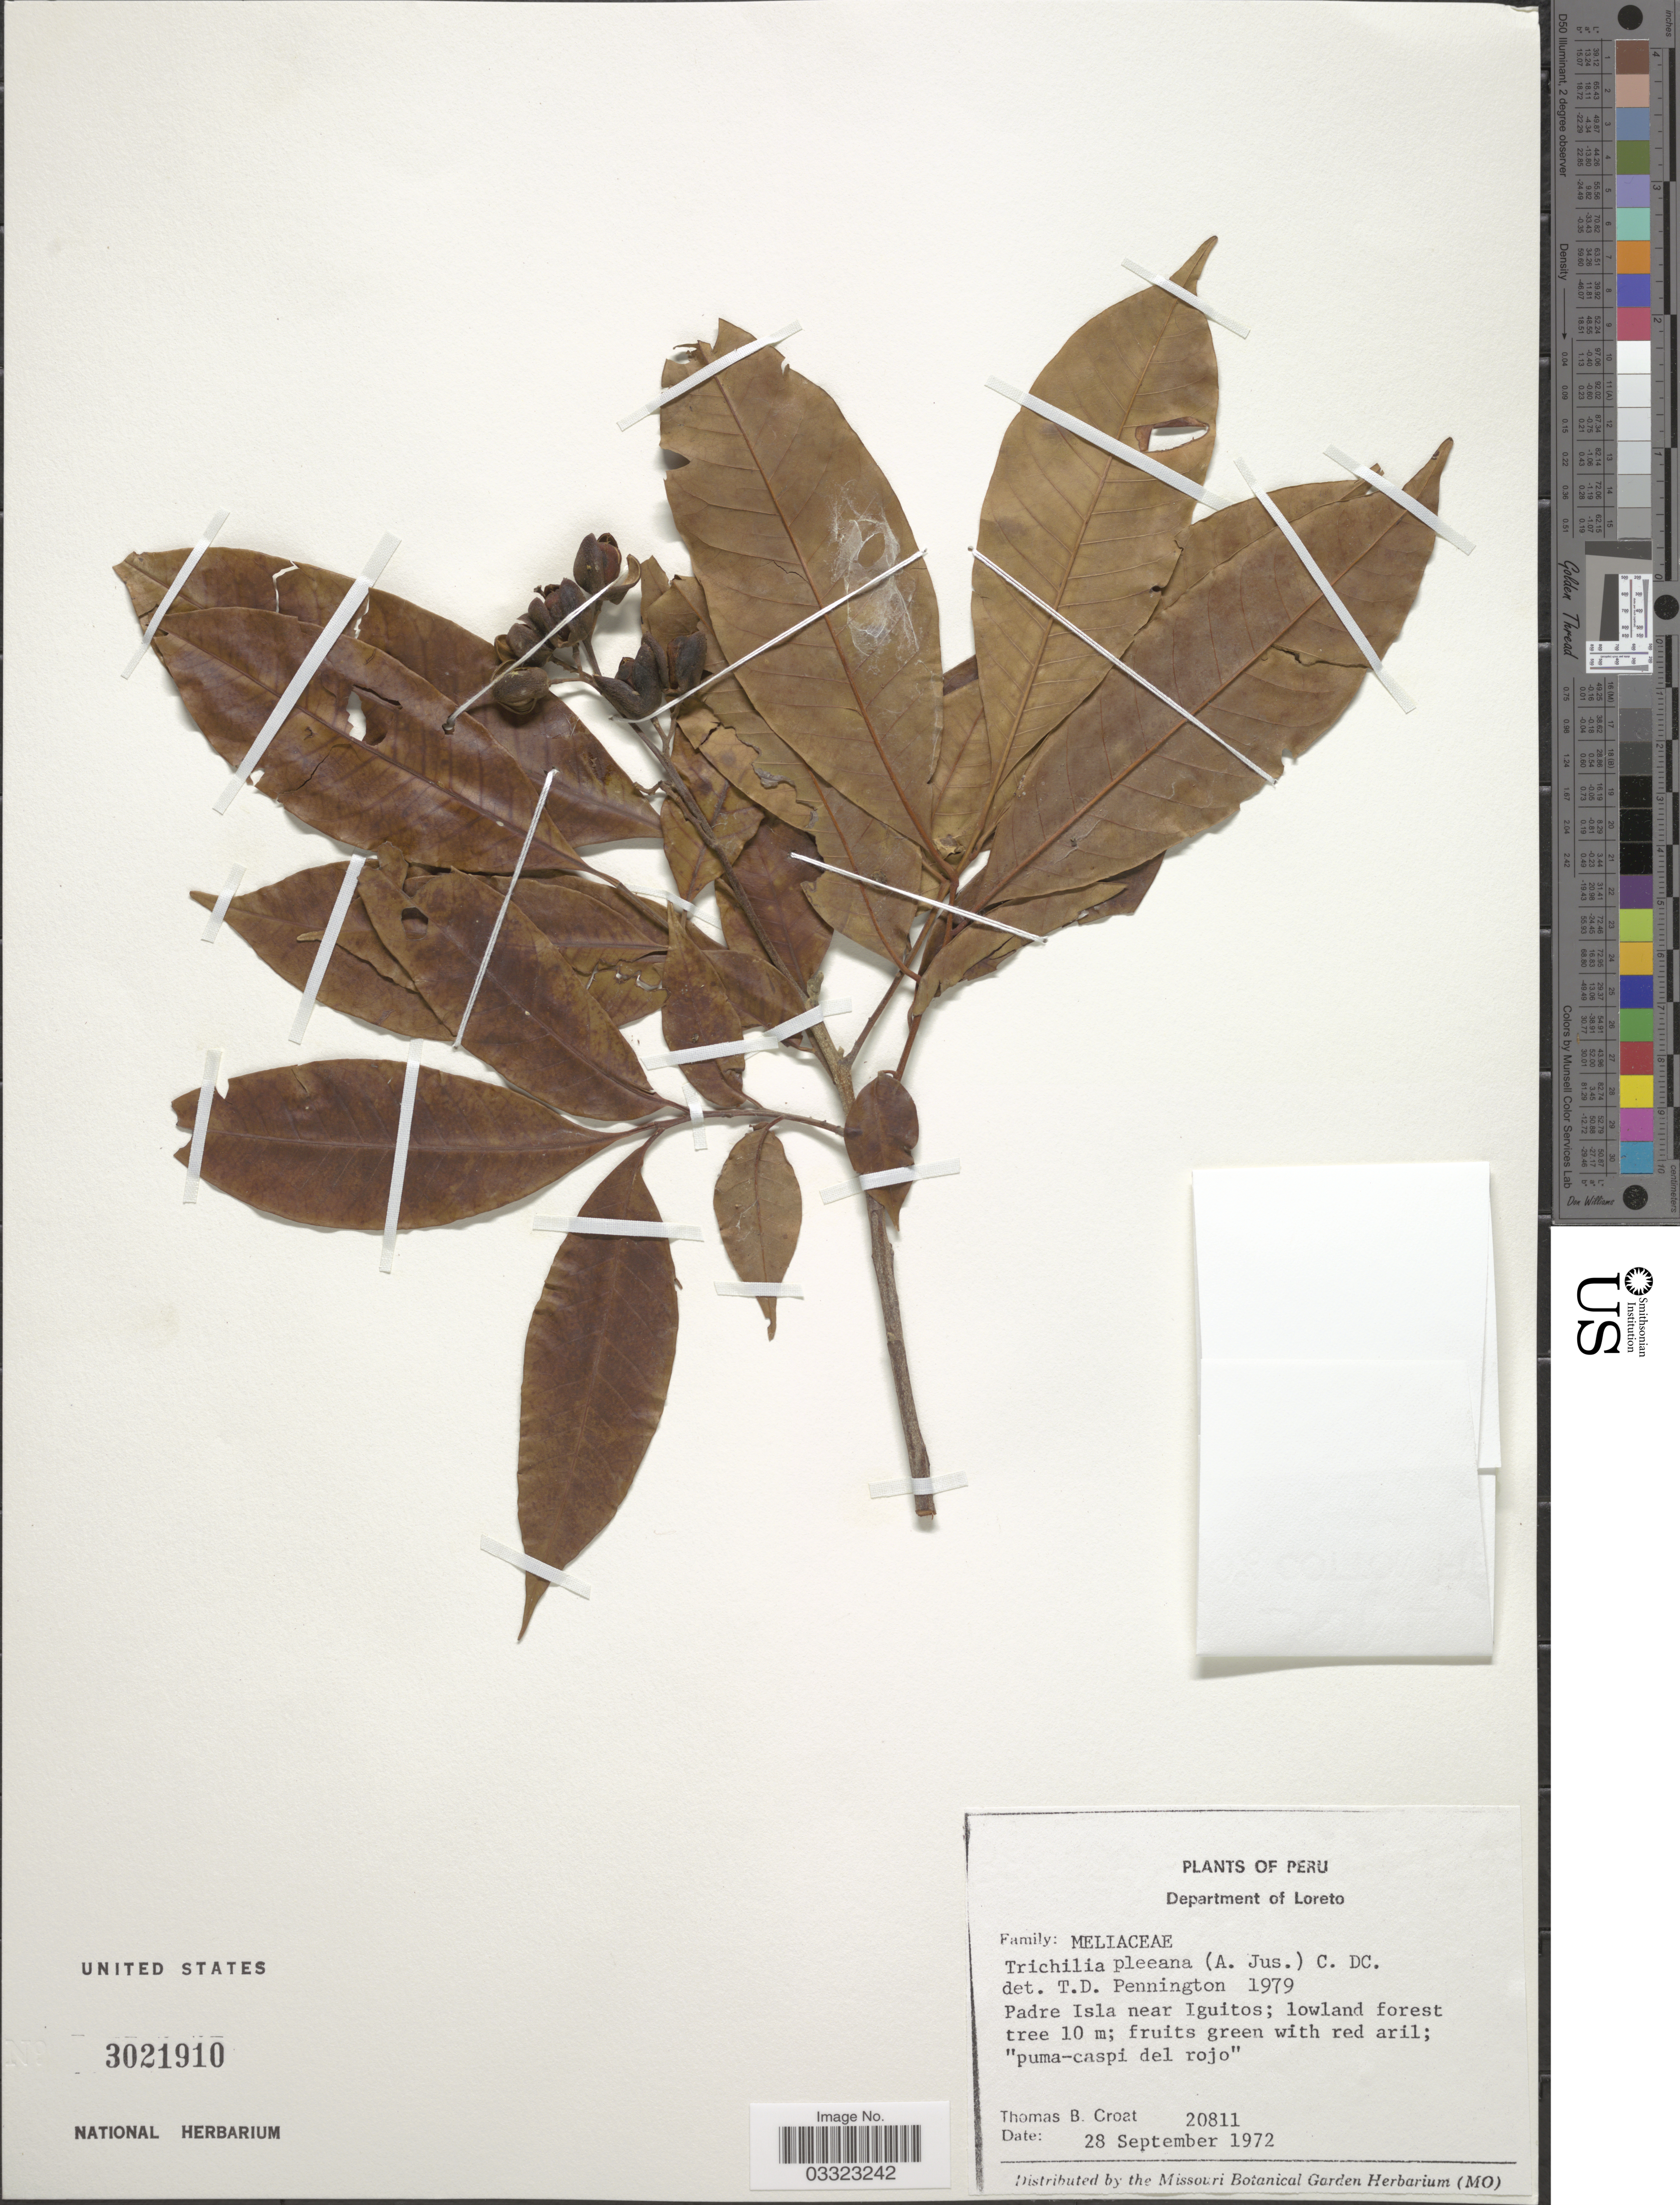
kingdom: Plantae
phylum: Tracheophyta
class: Magnoliopsida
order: Sapindales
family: Meliaceae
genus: Trichilia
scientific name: Trichilia pleeana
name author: (A. Juss.) C. DC.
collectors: T. B. Croat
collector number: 20811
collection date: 1972-09-28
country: Peru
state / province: Loreto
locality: Department of Loreto. Padre Isla near Iquitos.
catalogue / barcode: US 3021910